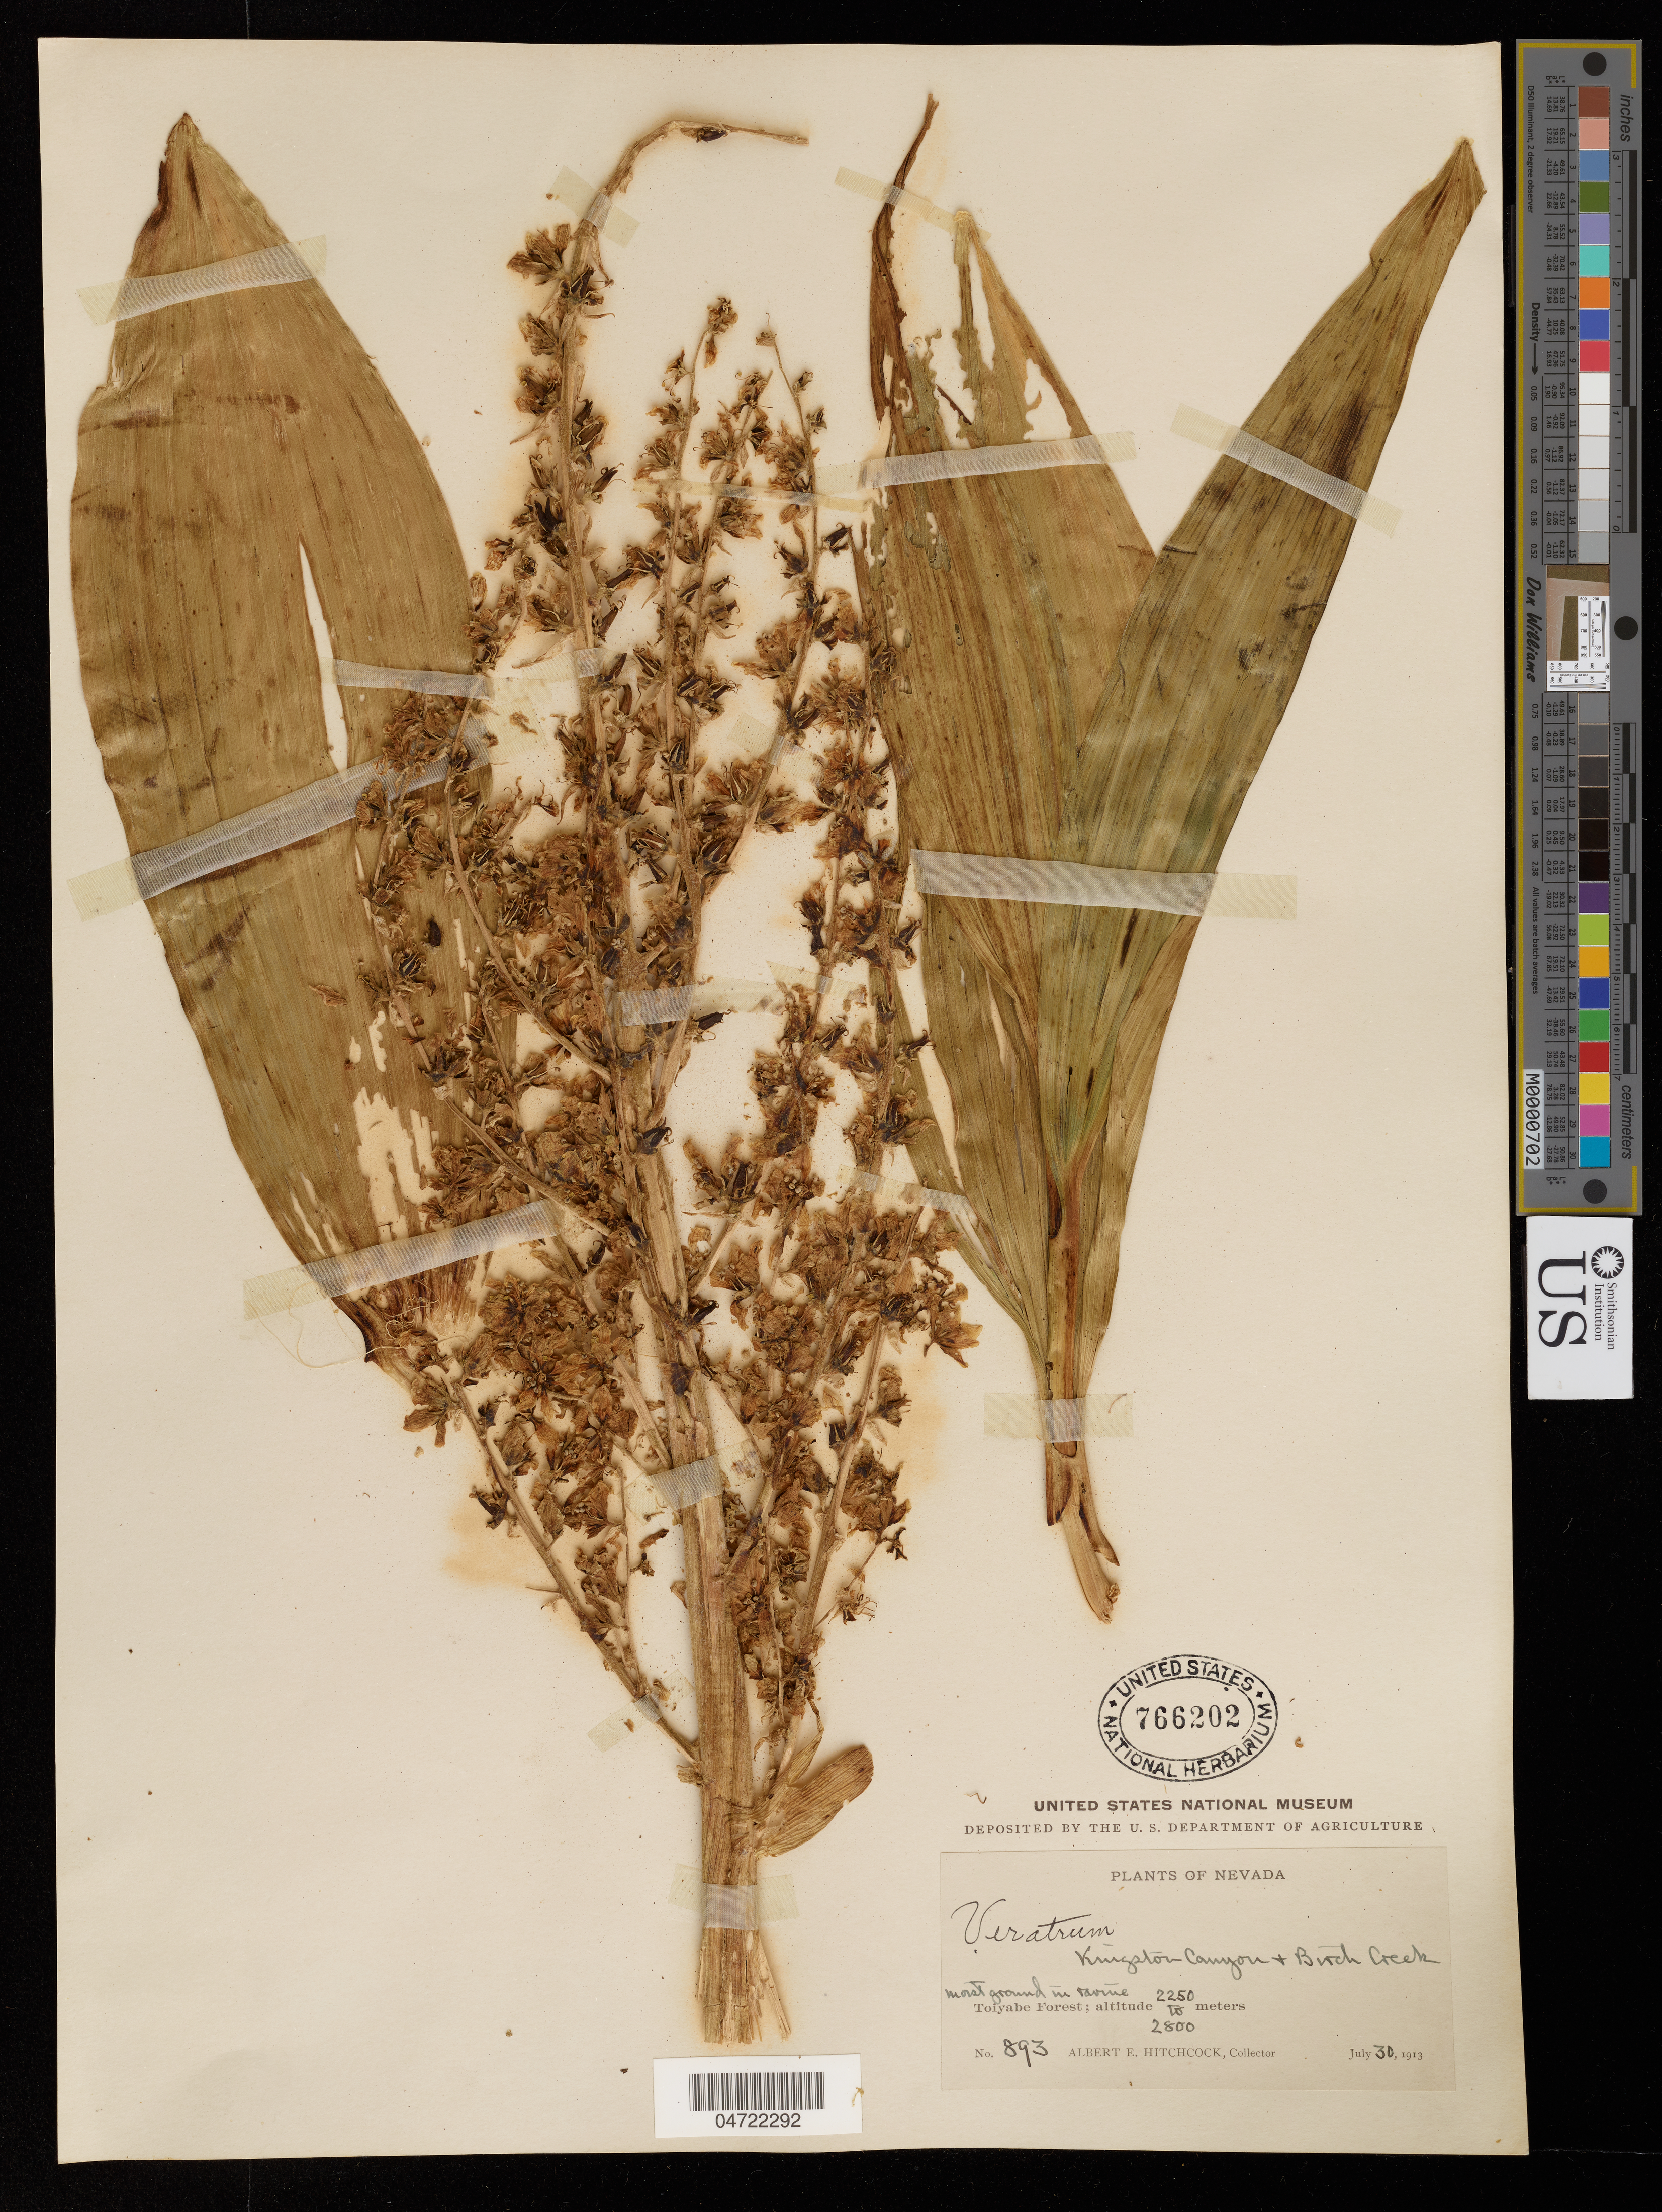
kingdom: Plantae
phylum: Tracheophyta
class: Liliopsida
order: Liliales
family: Melanthiaceae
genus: Veratrum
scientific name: Veratrum sp.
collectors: A. Hitchcock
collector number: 893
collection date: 1913-07-30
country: United States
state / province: Nevada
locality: Kingston Canyon & Birch Creek. Toiyabe Forest.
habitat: Moist ground in ravine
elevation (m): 2250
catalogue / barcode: US 766202